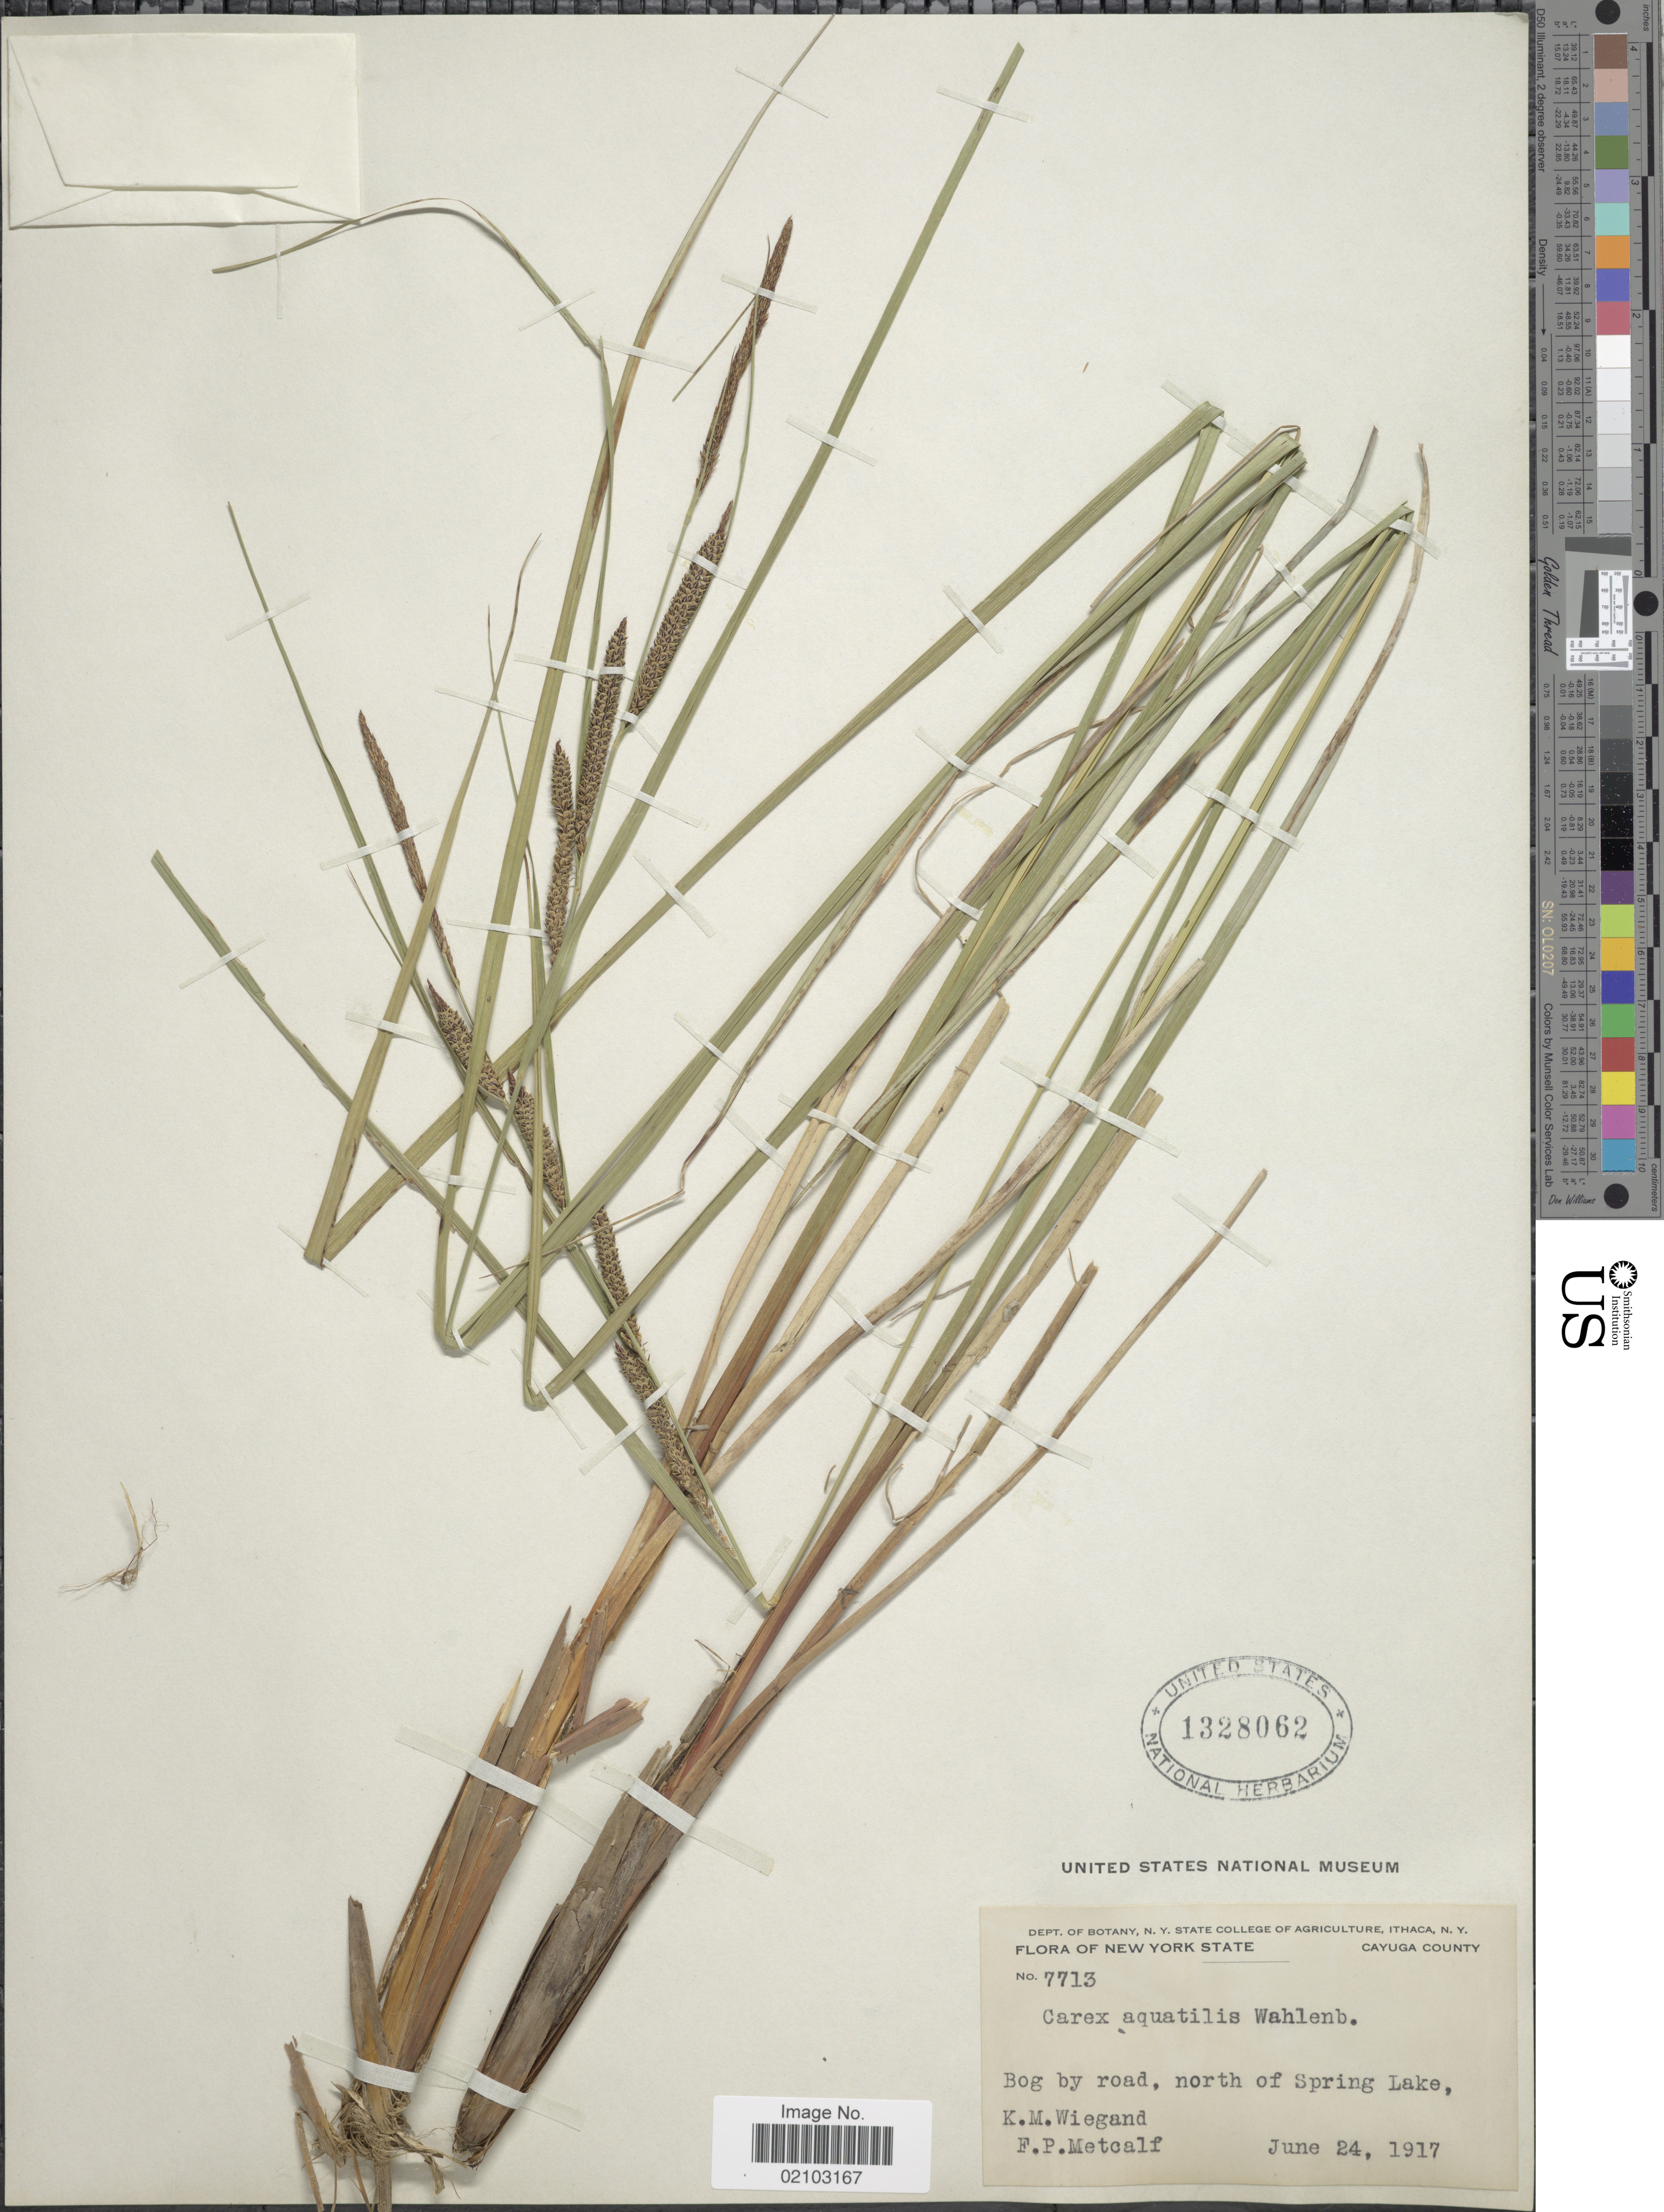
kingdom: Plantae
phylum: Tracheophyta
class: Liliopsida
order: Poales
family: Cyperaceae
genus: Carex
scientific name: Carex aquatilis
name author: Wahlenb.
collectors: K. M. Wiegand & F. Metcalf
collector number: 7713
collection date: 1917-06-24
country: United States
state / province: New York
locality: Cayuga County, Bog by road, north of Spring Lake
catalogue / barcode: US 1328062